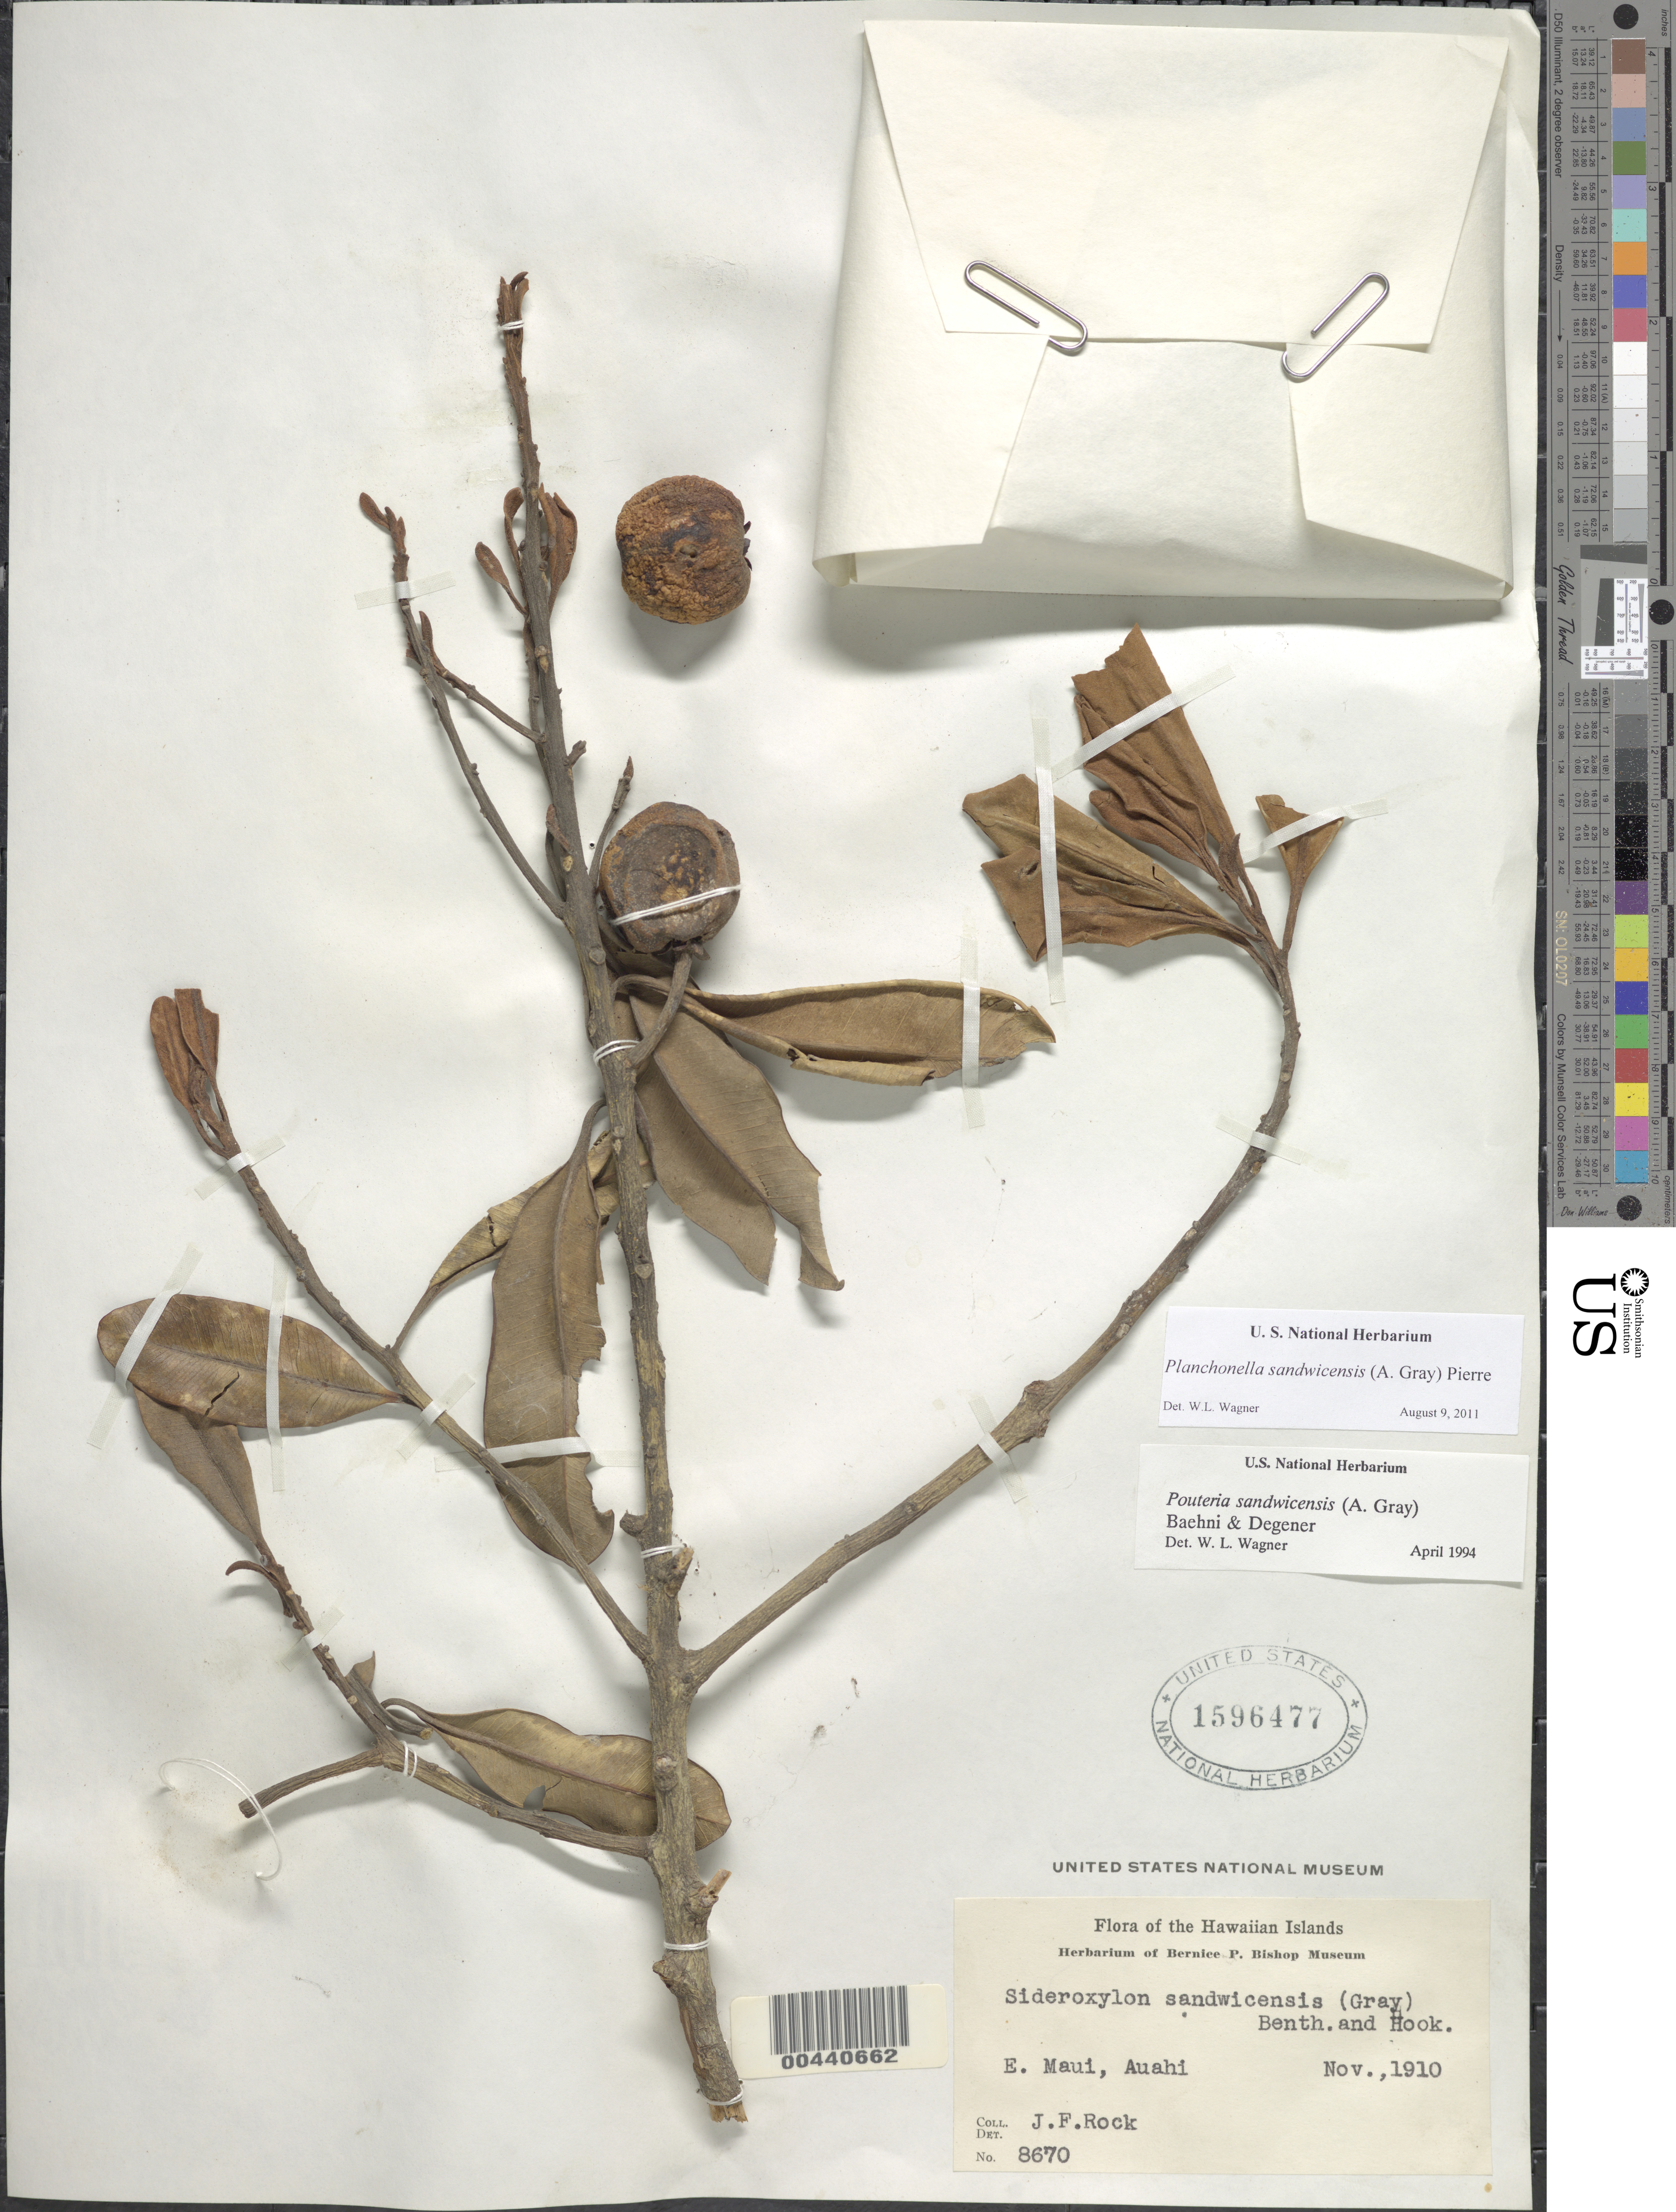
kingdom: Plantae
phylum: Tracheophyta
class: Magnoliopsida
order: Ericales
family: Sapotaceae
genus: Planchonella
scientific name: Planchonella sandwicensis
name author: (A. Gray) Pierre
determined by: Havran, J. C.; et al.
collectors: J. F. Rock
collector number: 8670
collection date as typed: Nov 1910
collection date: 1910-11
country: United States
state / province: Hawaii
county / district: Maui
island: Maui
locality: E Maui, Auahi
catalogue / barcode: US 1596477